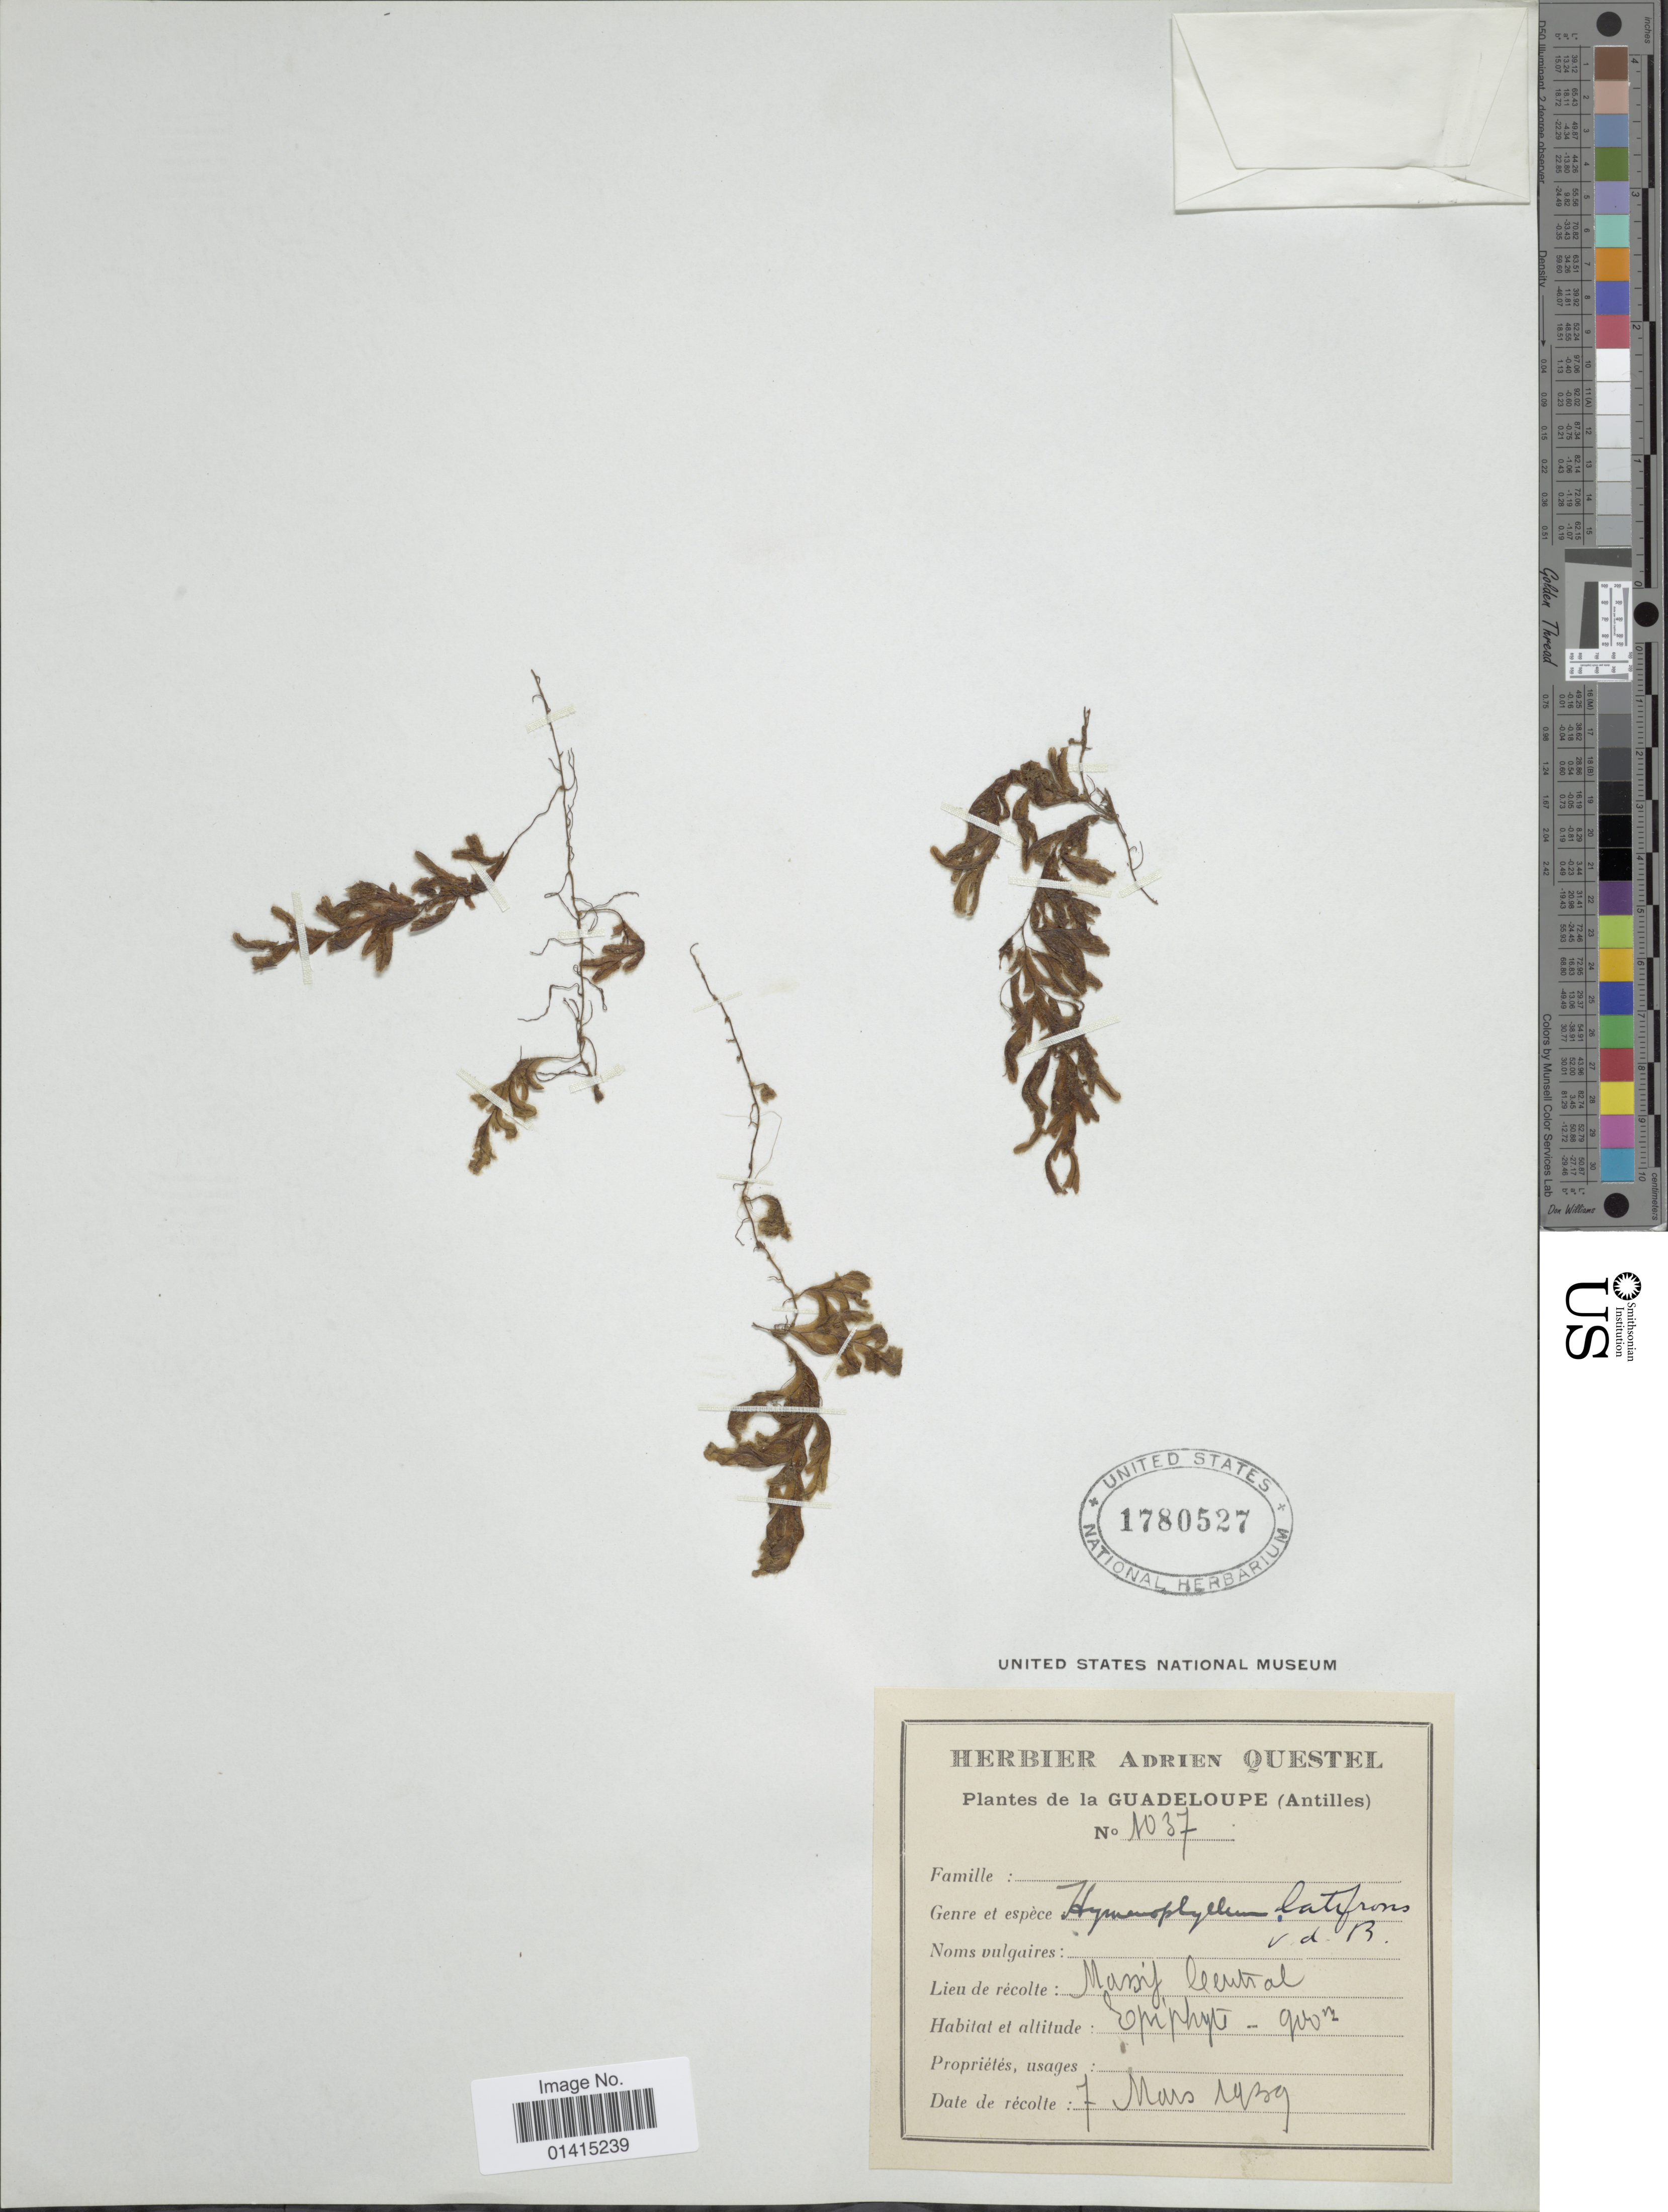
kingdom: Plantae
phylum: Tracheophyta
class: Polypodiopsida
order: Hymenophyllales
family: Hymenophyllaceae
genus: Hymenophyllum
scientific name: Hymenophyllum latifrons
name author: Bosch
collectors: ex herb. A. Questal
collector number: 1037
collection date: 1939-03-07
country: Guadeloupe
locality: Guadeloupe(Antilles), massif central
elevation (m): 900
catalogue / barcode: US 1780527